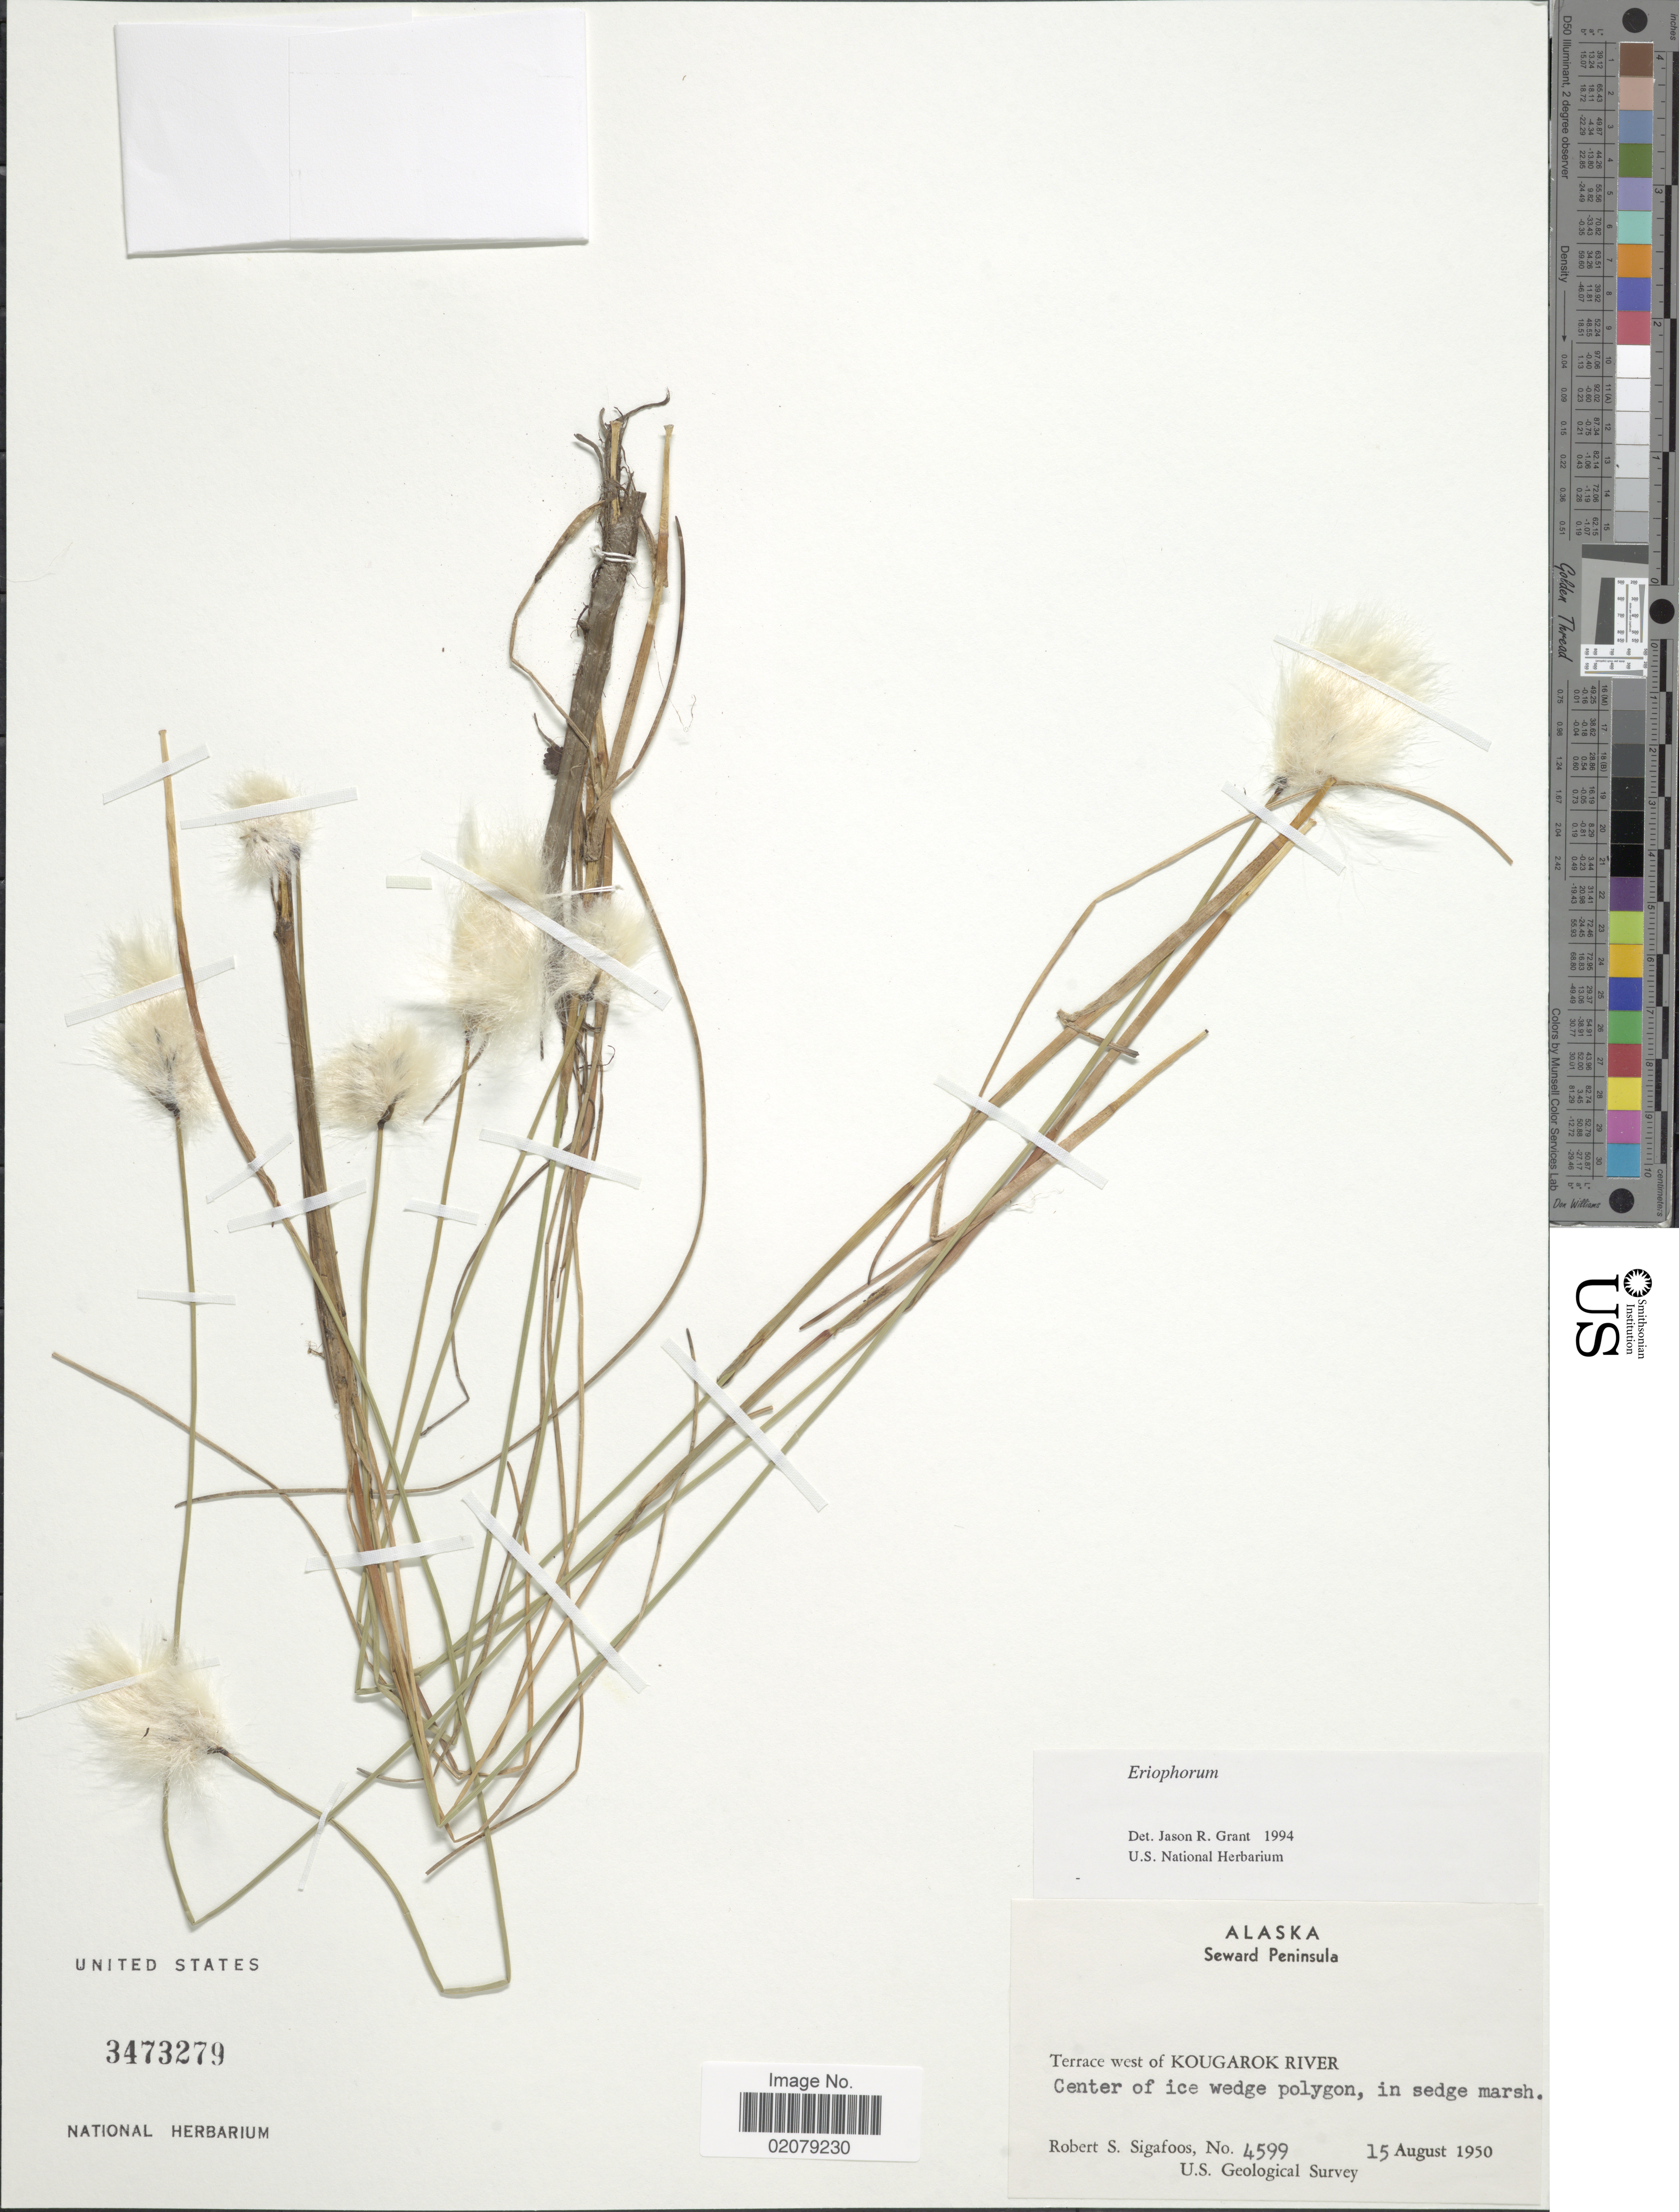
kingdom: Plantae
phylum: Tracheophyta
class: Liliopsida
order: Poales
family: Cyperaceae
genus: Eriophorum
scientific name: Eriophorum sp.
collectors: R. Sigafoos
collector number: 4599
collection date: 1950-08-15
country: United States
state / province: Alaska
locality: Seward Peninsula, Terrace west of Kougarok Rivert, Center of ice wedge polygon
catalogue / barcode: US 3473279